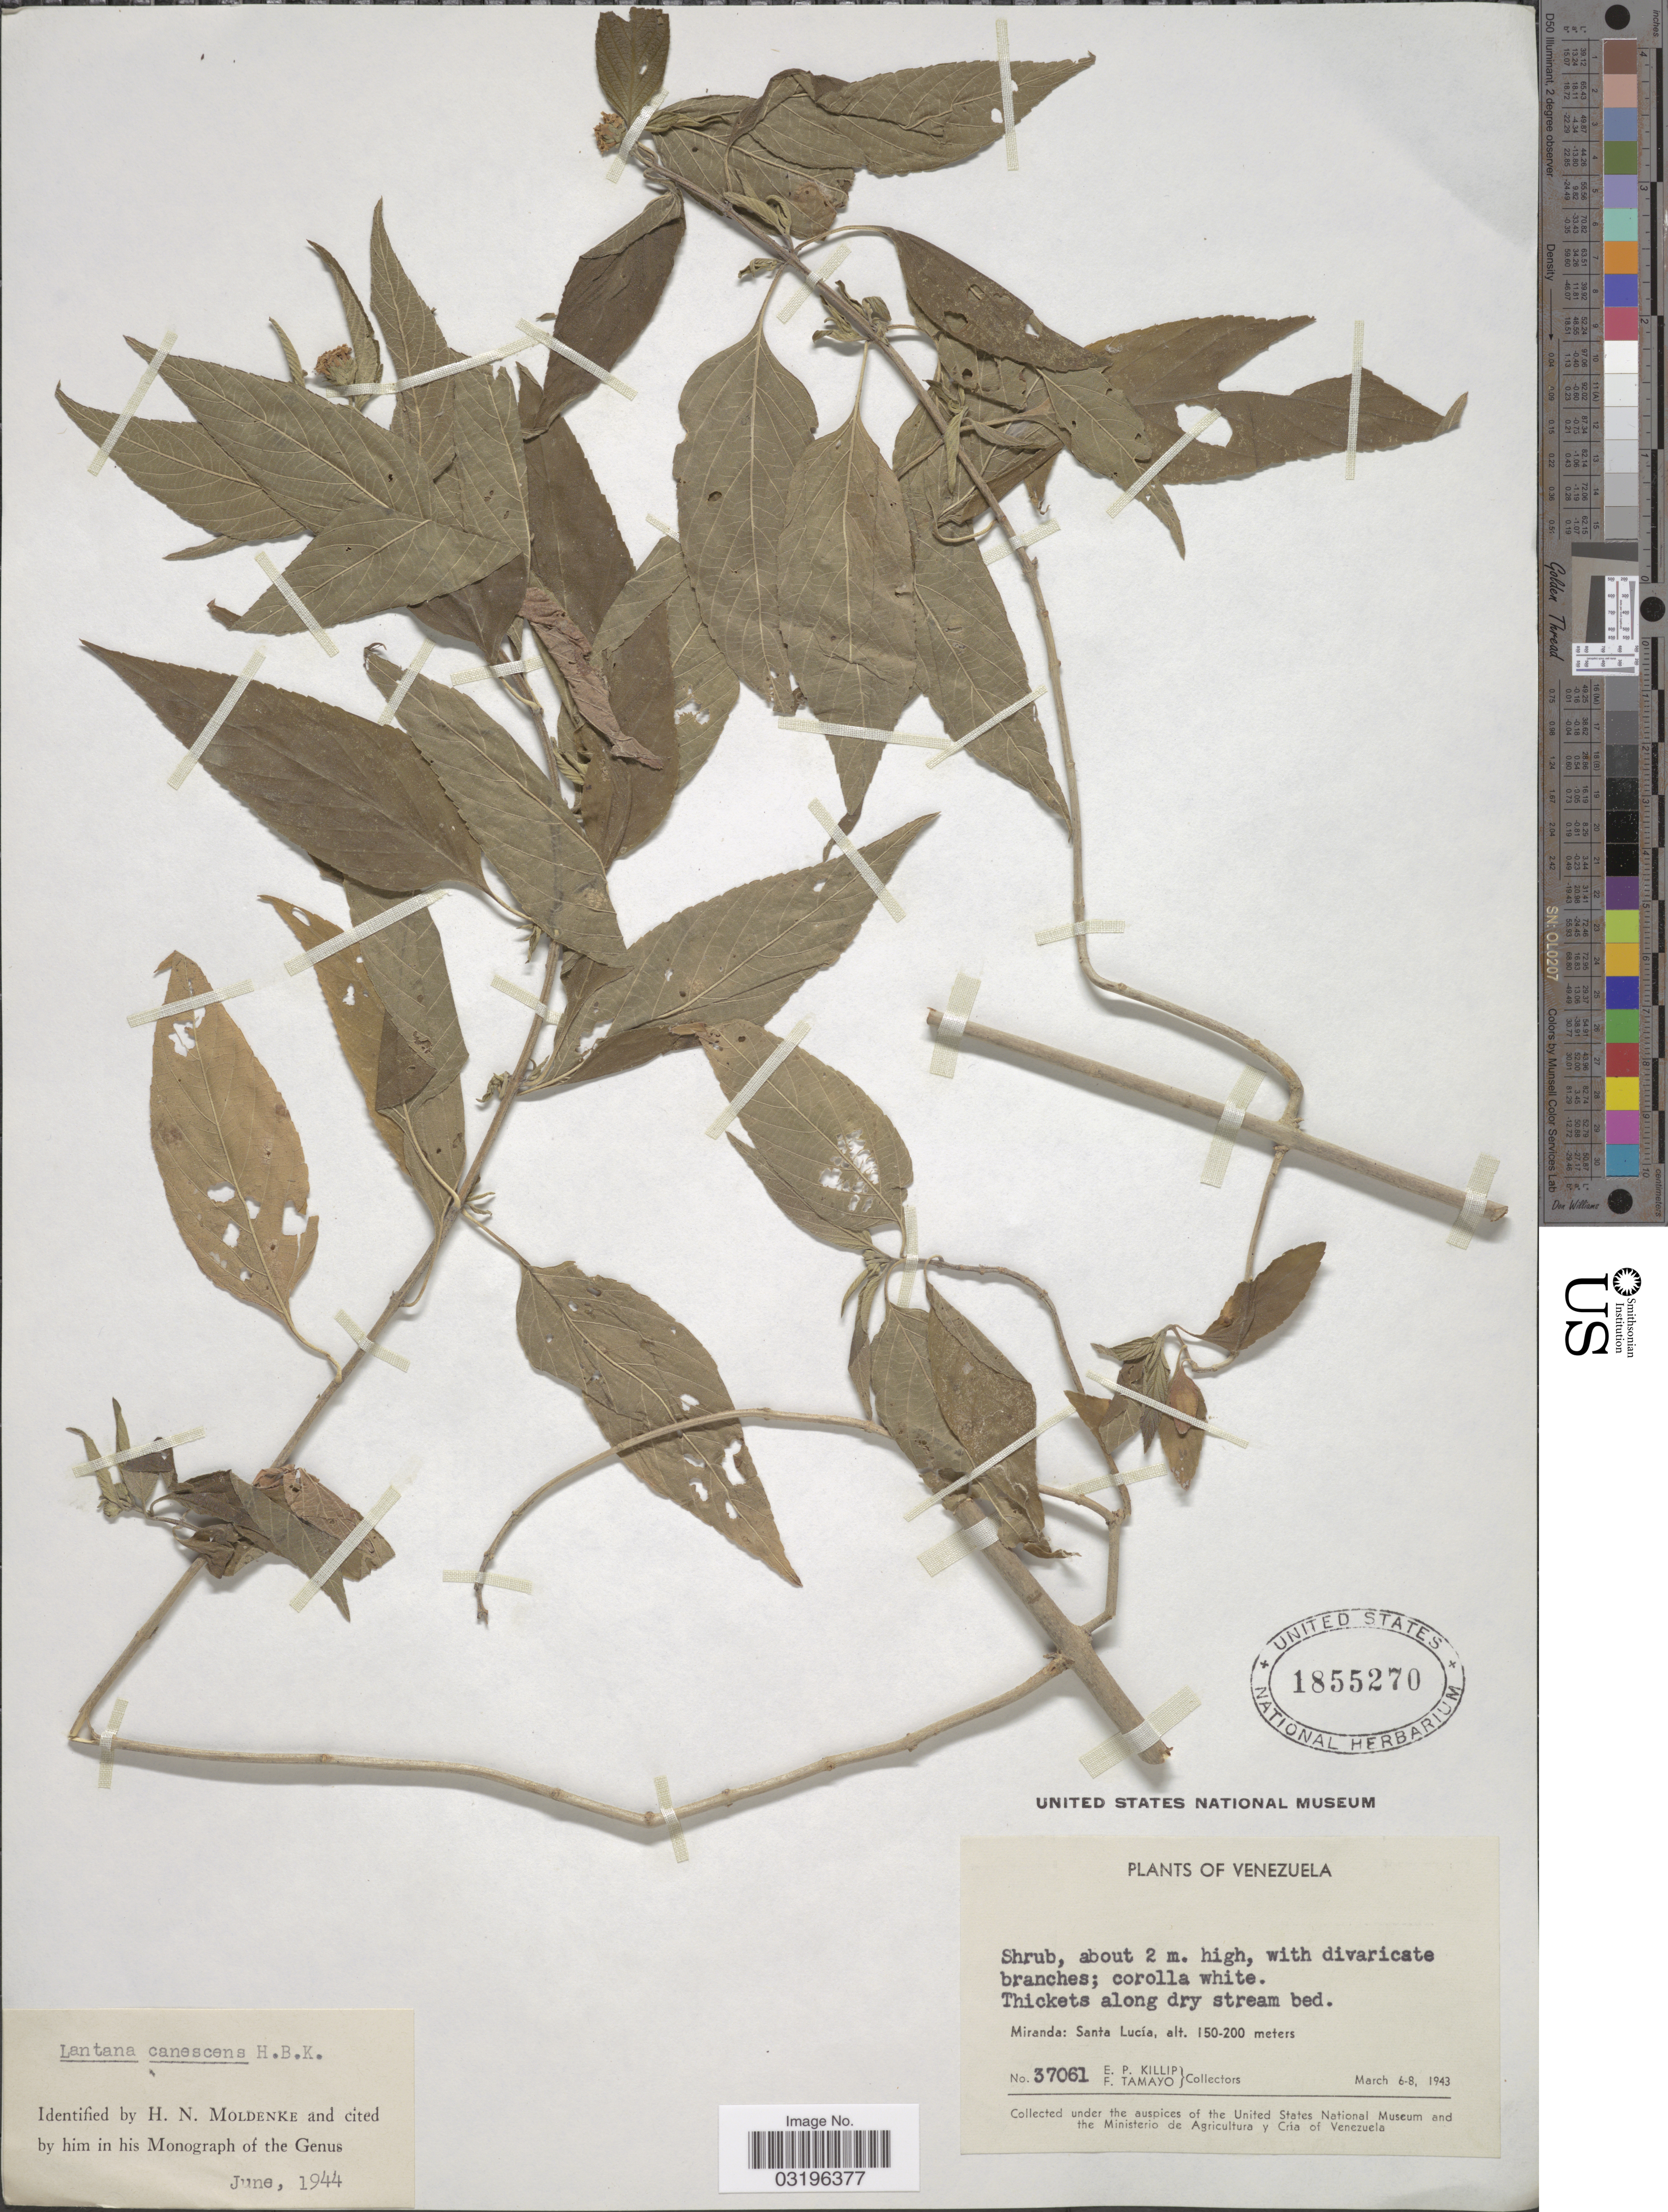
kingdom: Plantae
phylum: Tracheophyta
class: Magnoliopsida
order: Lamiales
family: Verbenaceae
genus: Lantana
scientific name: Lantana canescens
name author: Kunth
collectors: E. P. Killip & F. Tamayo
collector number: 37061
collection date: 1943-03-06/1943-03-08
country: Venezuela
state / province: Miranda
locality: Santa Lucía.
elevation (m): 150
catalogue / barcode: US 1855270